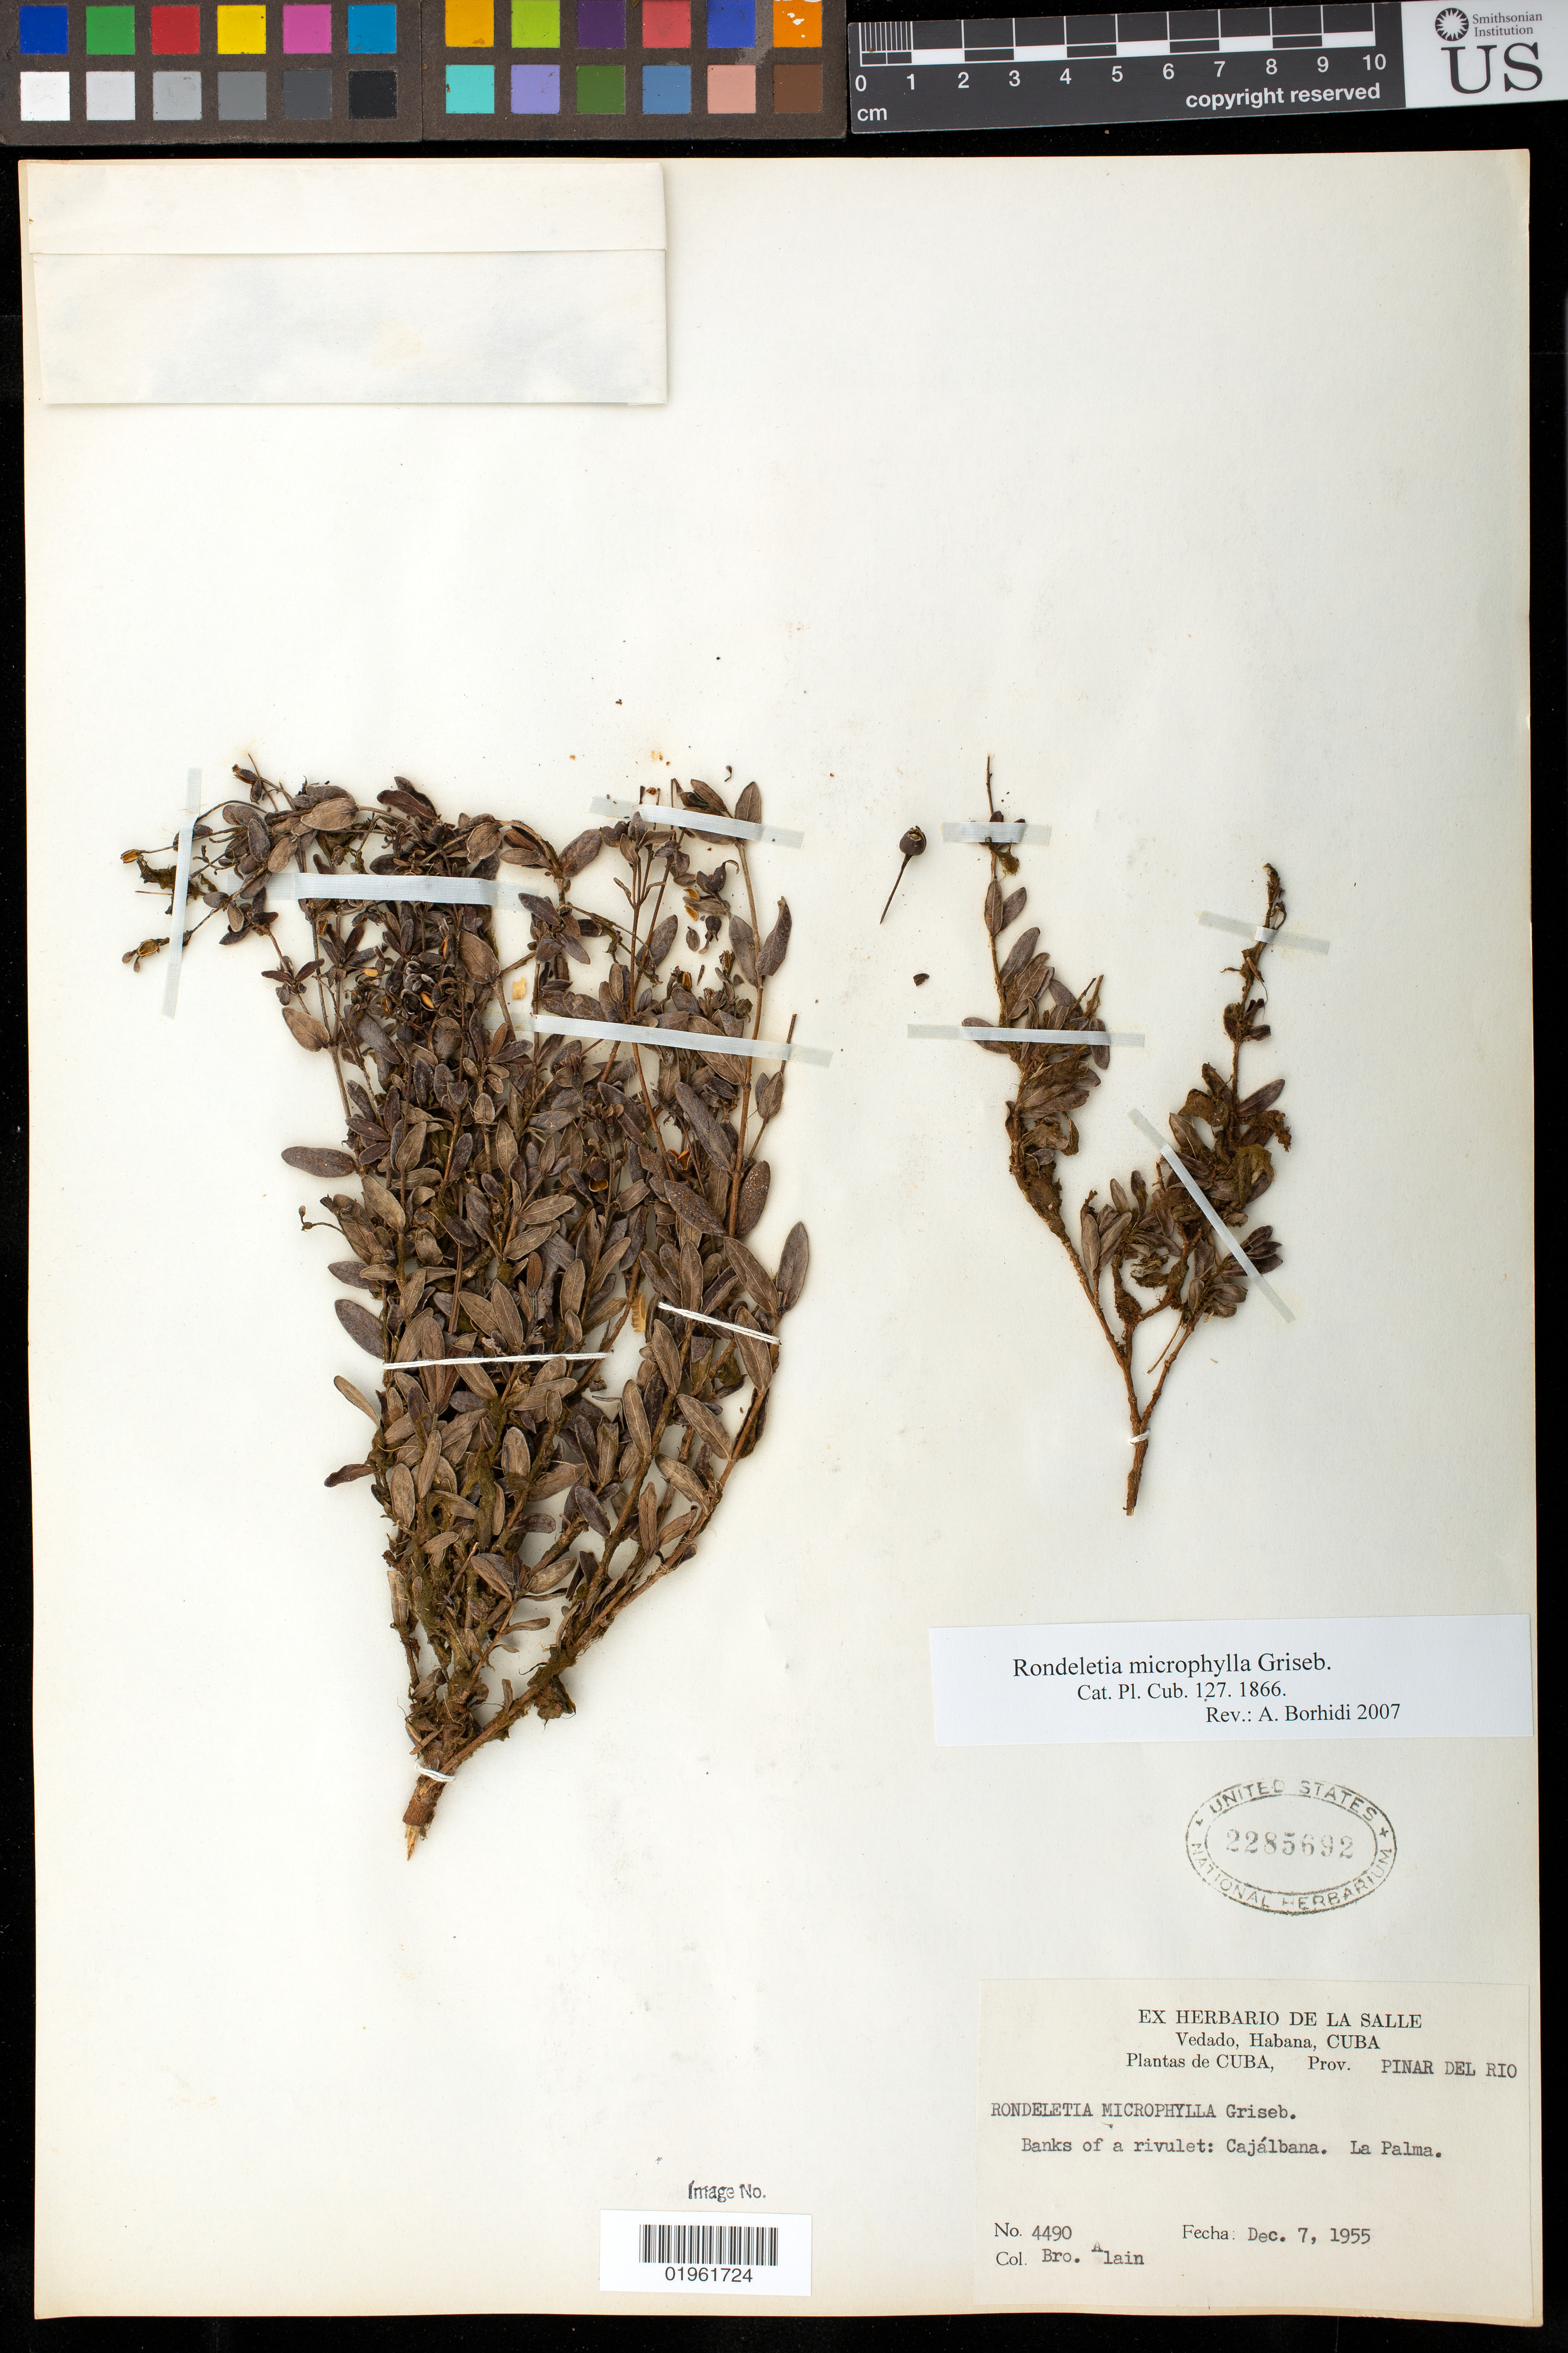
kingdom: Plantae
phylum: Tracheophyta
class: Magnoliopsida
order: Gentianales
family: Rubiaceae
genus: Rondeletia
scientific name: Rondeletia microphylla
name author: Griseb.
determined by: Borhidi, Attila L.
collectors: A. H. Liogier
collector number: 4490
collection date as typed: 07 Dec 1955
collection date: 1955-12-07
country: Cuba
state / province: Pinar del Rio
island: Cuba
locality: Cajálbana, La Palma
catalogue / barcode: US 2285692